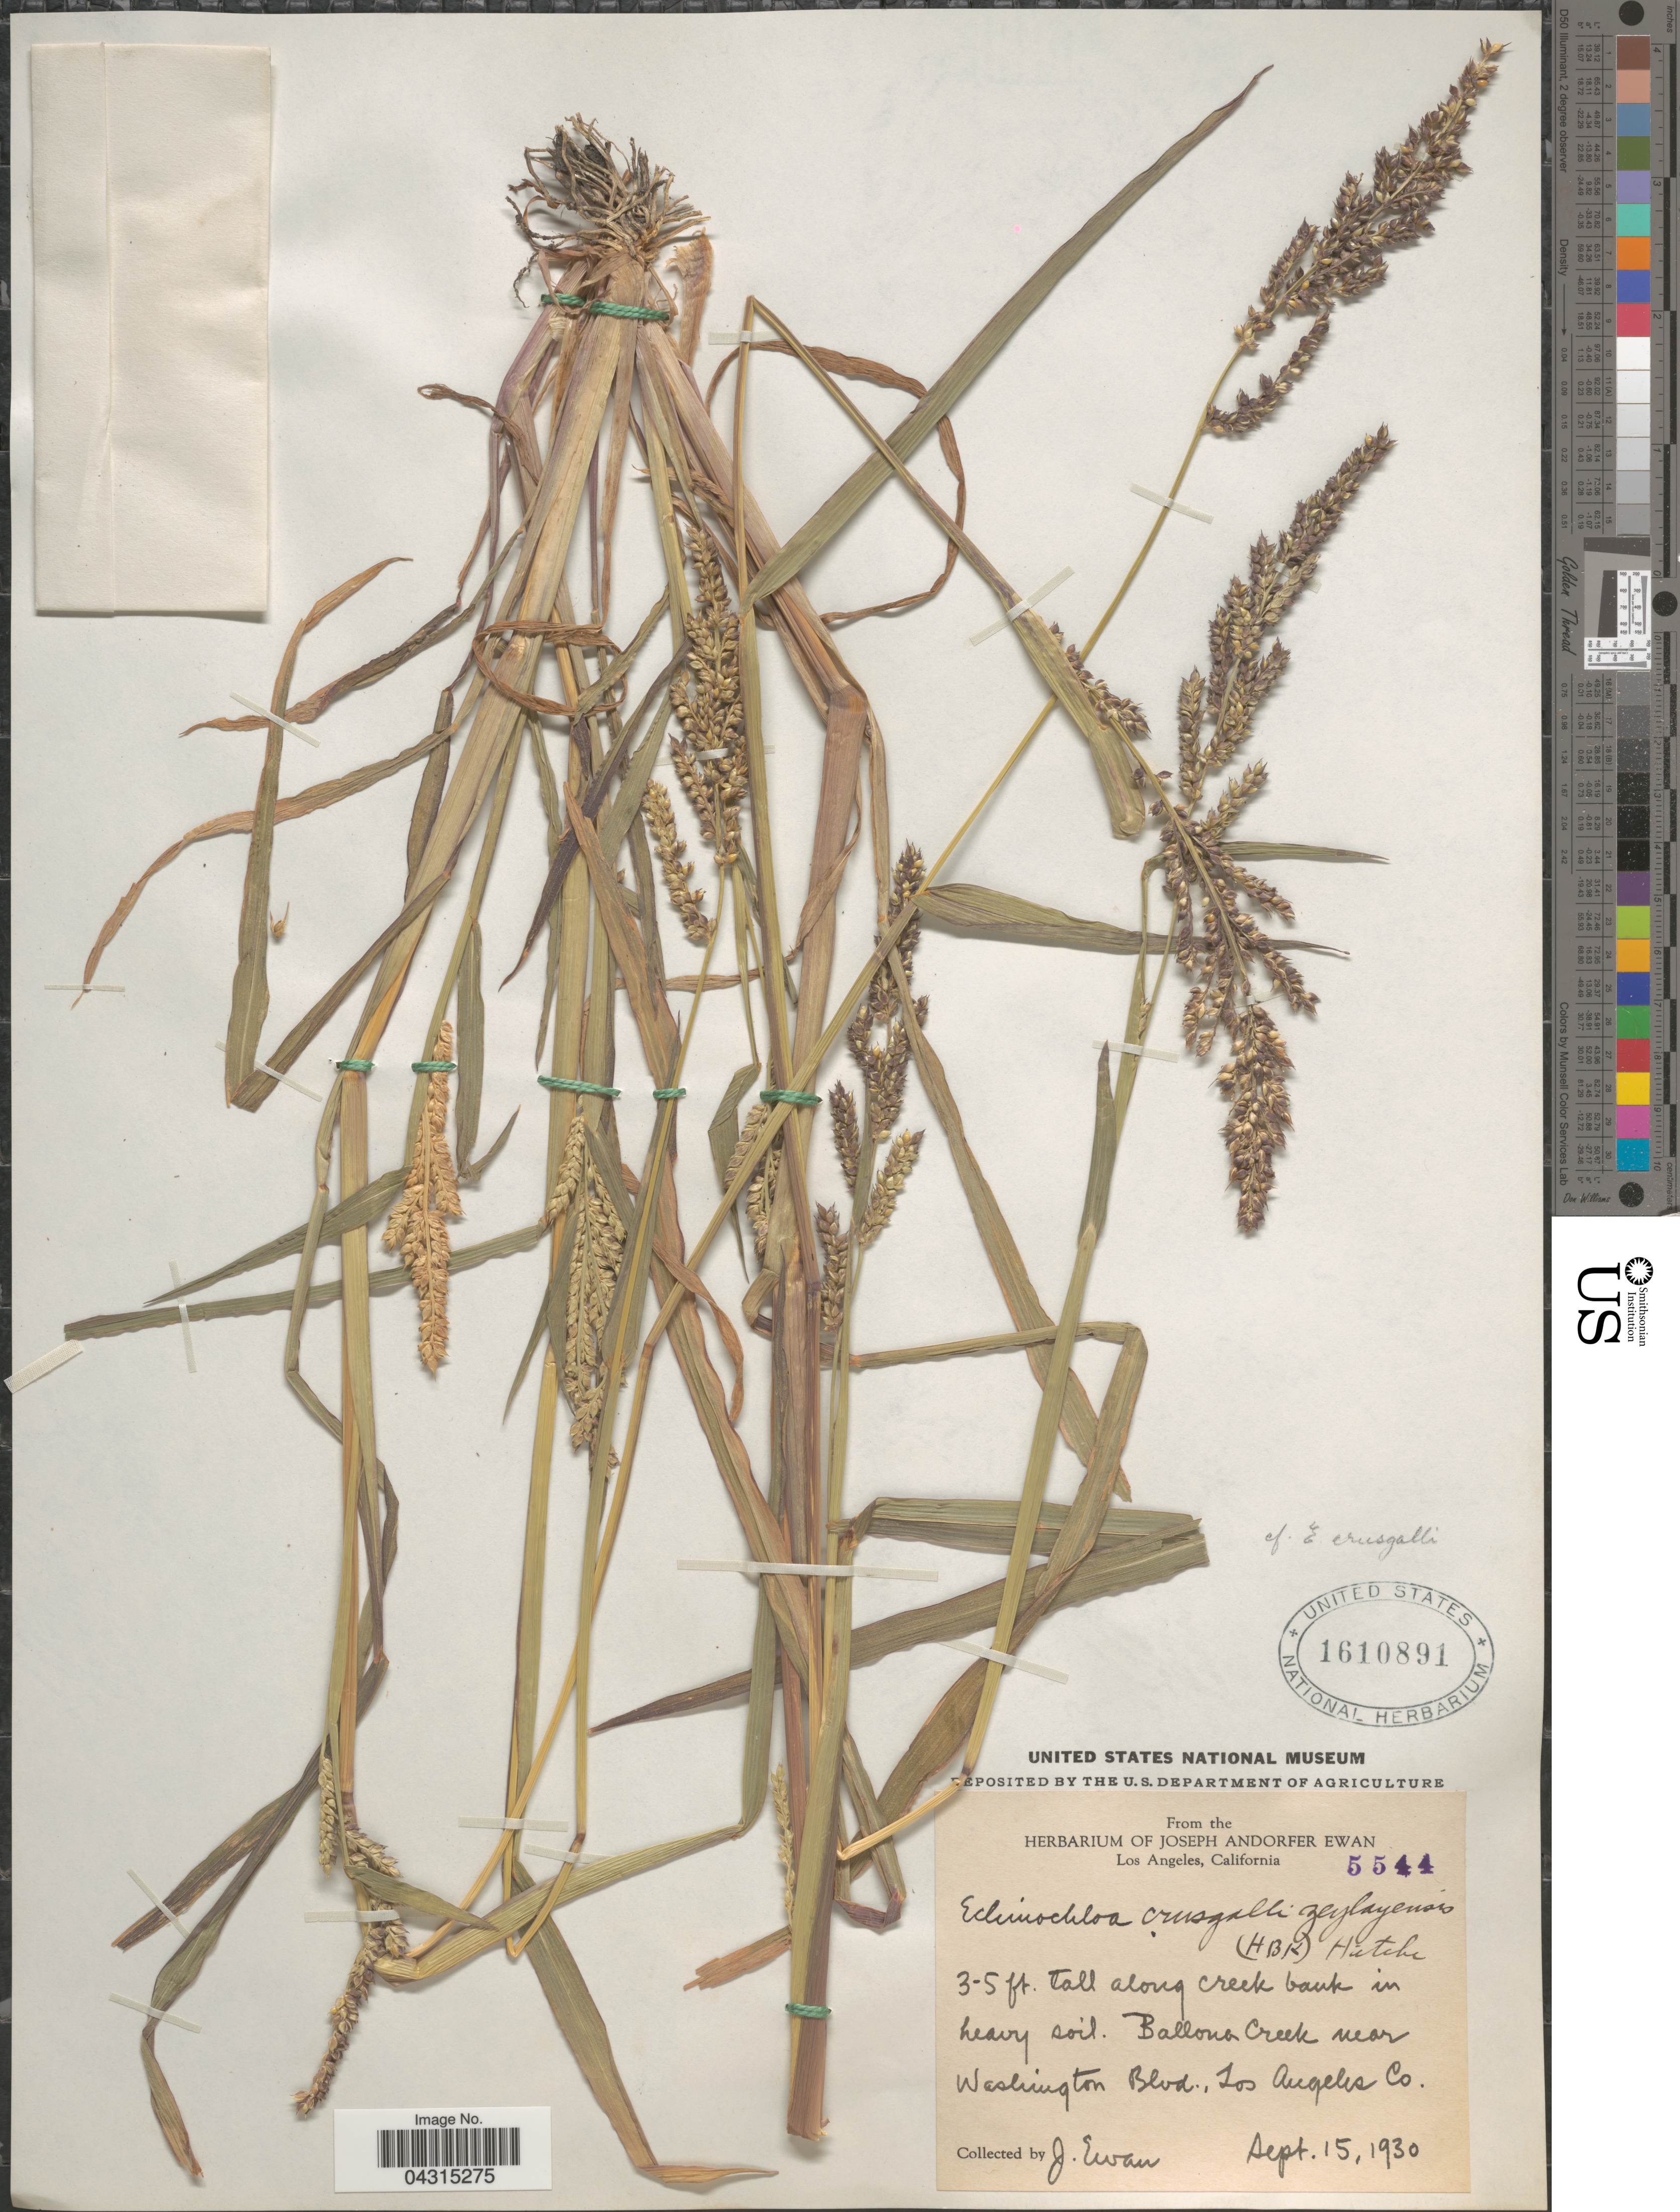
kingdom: Plantae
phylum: Tracheophyta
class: Liliopsida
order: Poales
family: Poaceae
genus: Echinochloa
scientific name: Echinochloa crus-galli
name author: (L.) P. Beauv.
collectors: J. A. Ewan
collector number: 5544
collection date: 1930-09-15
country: United States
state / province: California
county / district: Los Angeles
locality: Ballona Creek near Washington Blvd., Los Angeles Co.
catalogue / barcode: US 1610891